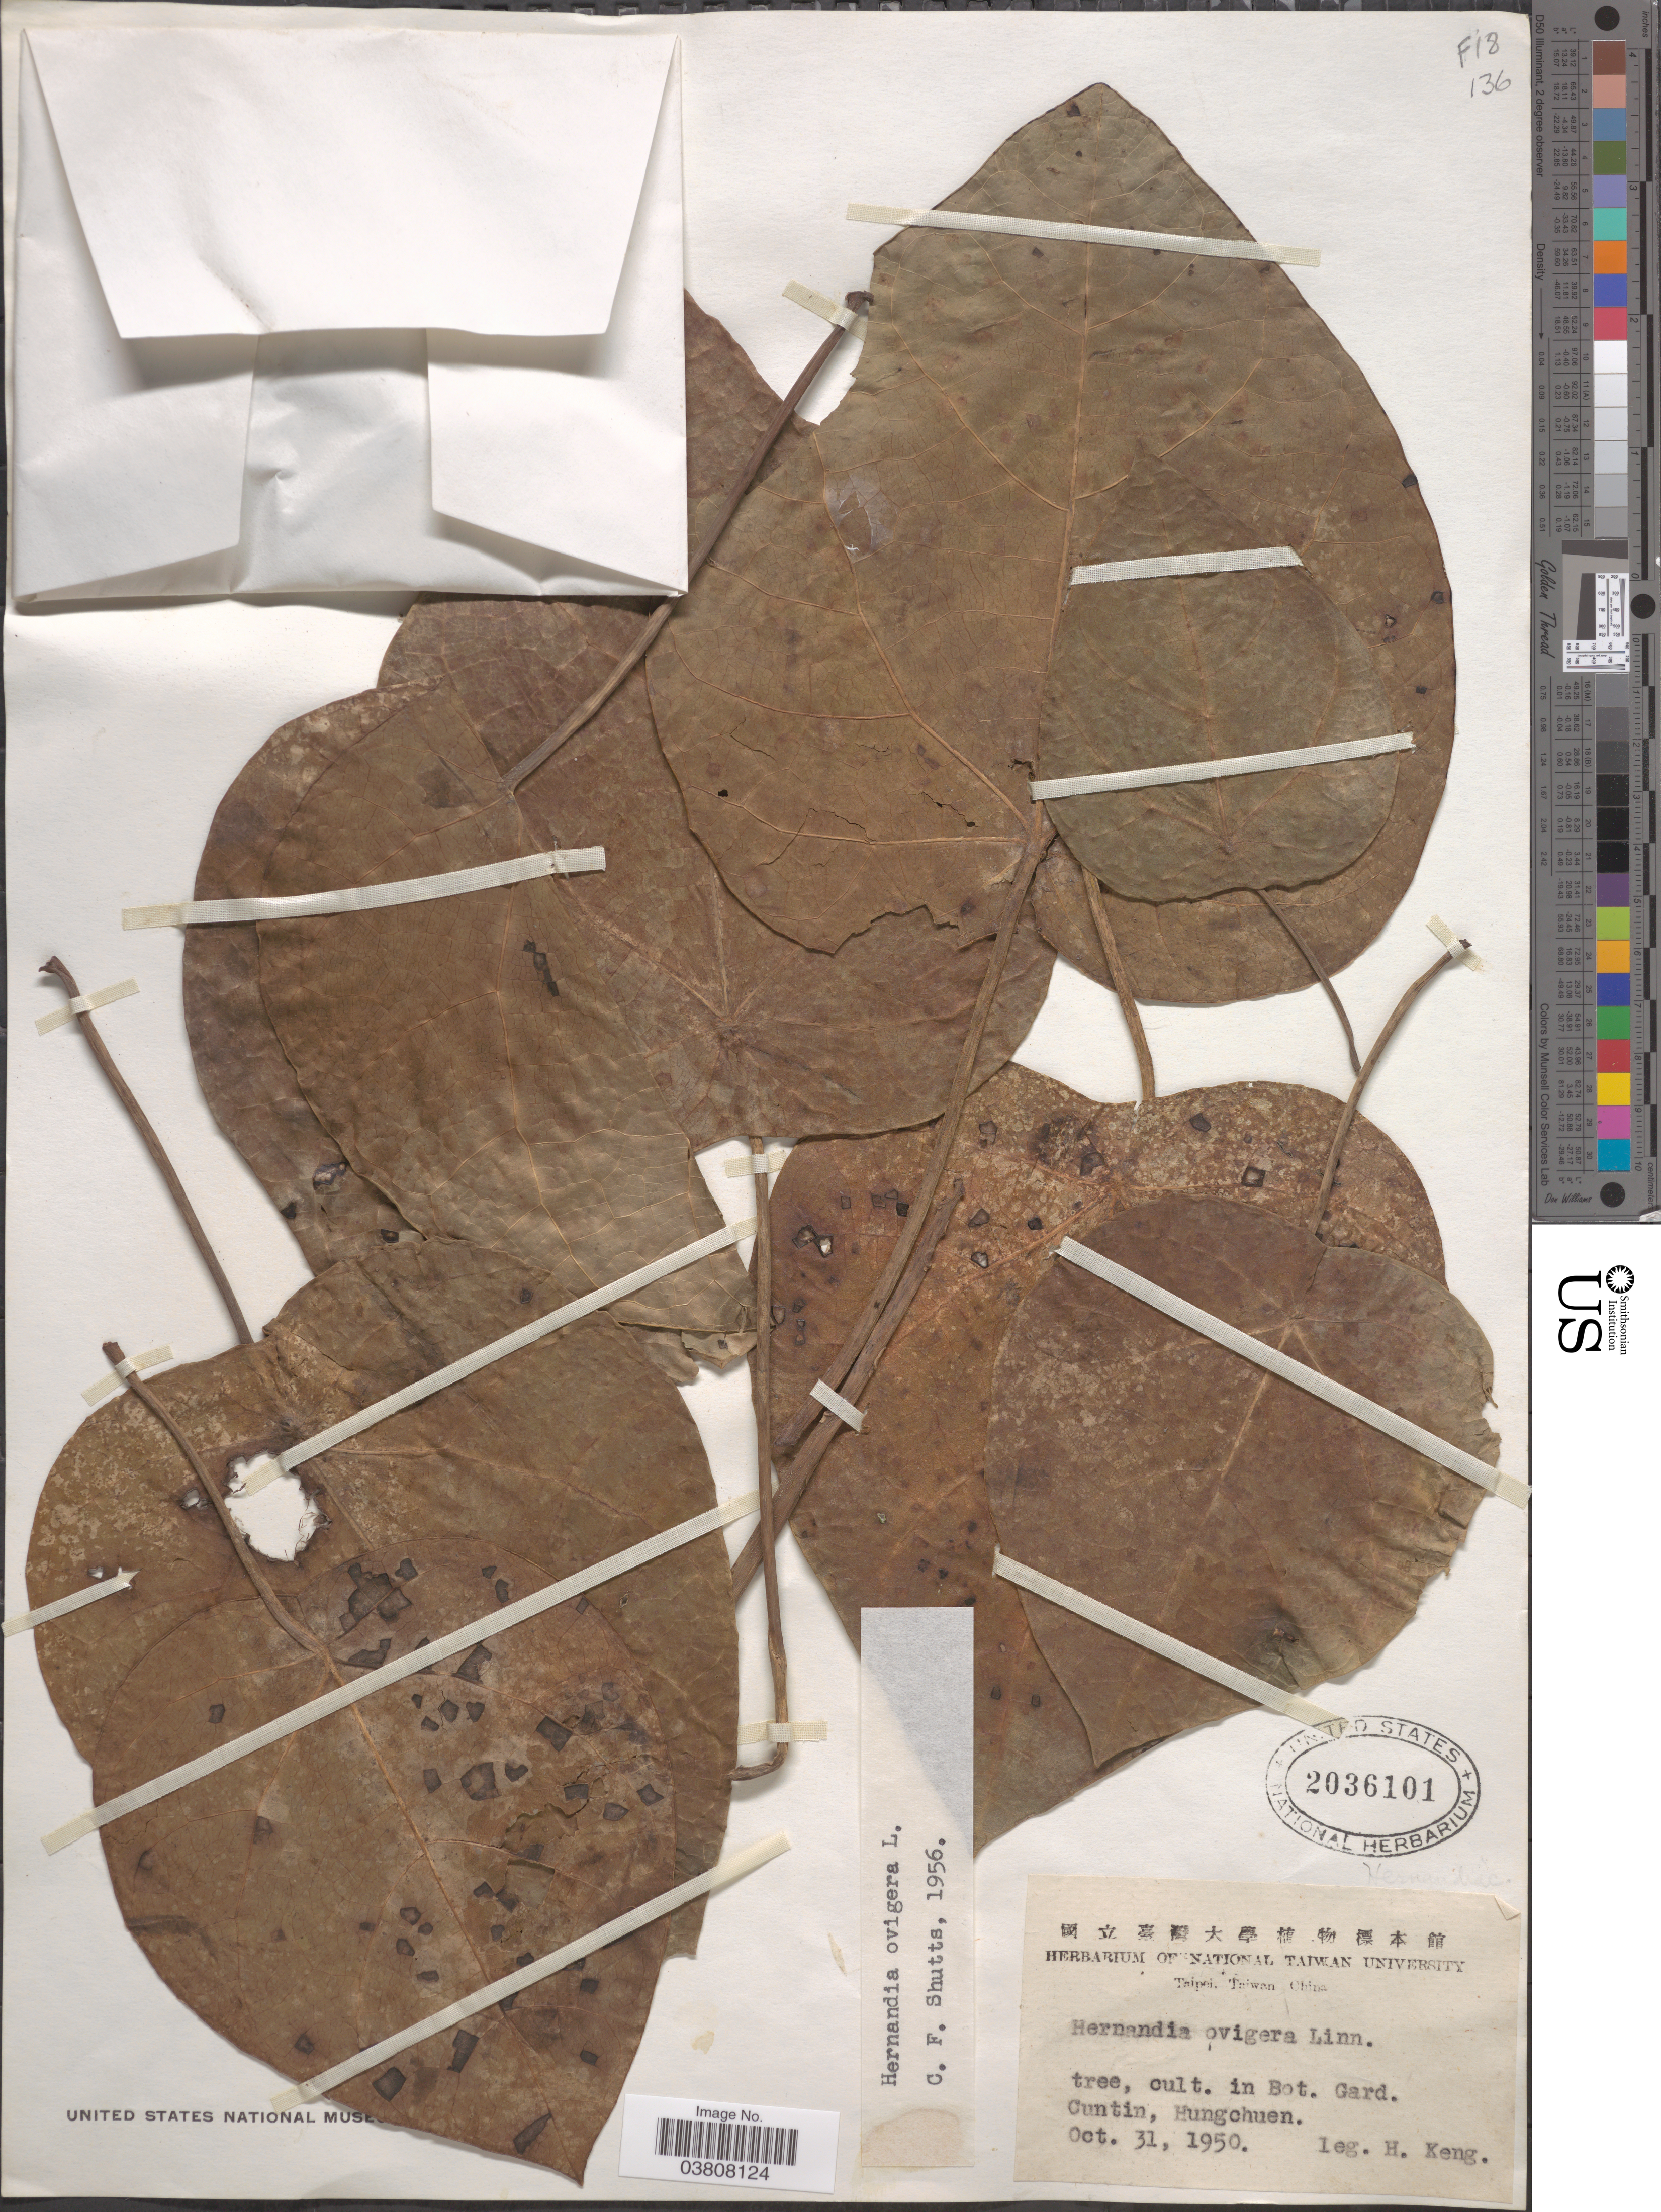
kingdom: Plantae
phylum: Tracheophyta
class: Magnoliopsida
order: Laurales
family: Hernandiaceae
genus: Hernandia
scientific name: Hernandia nymphaeifolia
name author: (C. Presl) Kubitzki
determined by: Strong, Mark T., (BOT), Smithsonian Institution - National Museum of Natural History (UNITED STATES)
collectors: H. Keng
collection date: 1950-10-31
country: China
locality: In Bot. Gard. Cuntin, Hungcheun.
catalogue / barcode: US 2036101